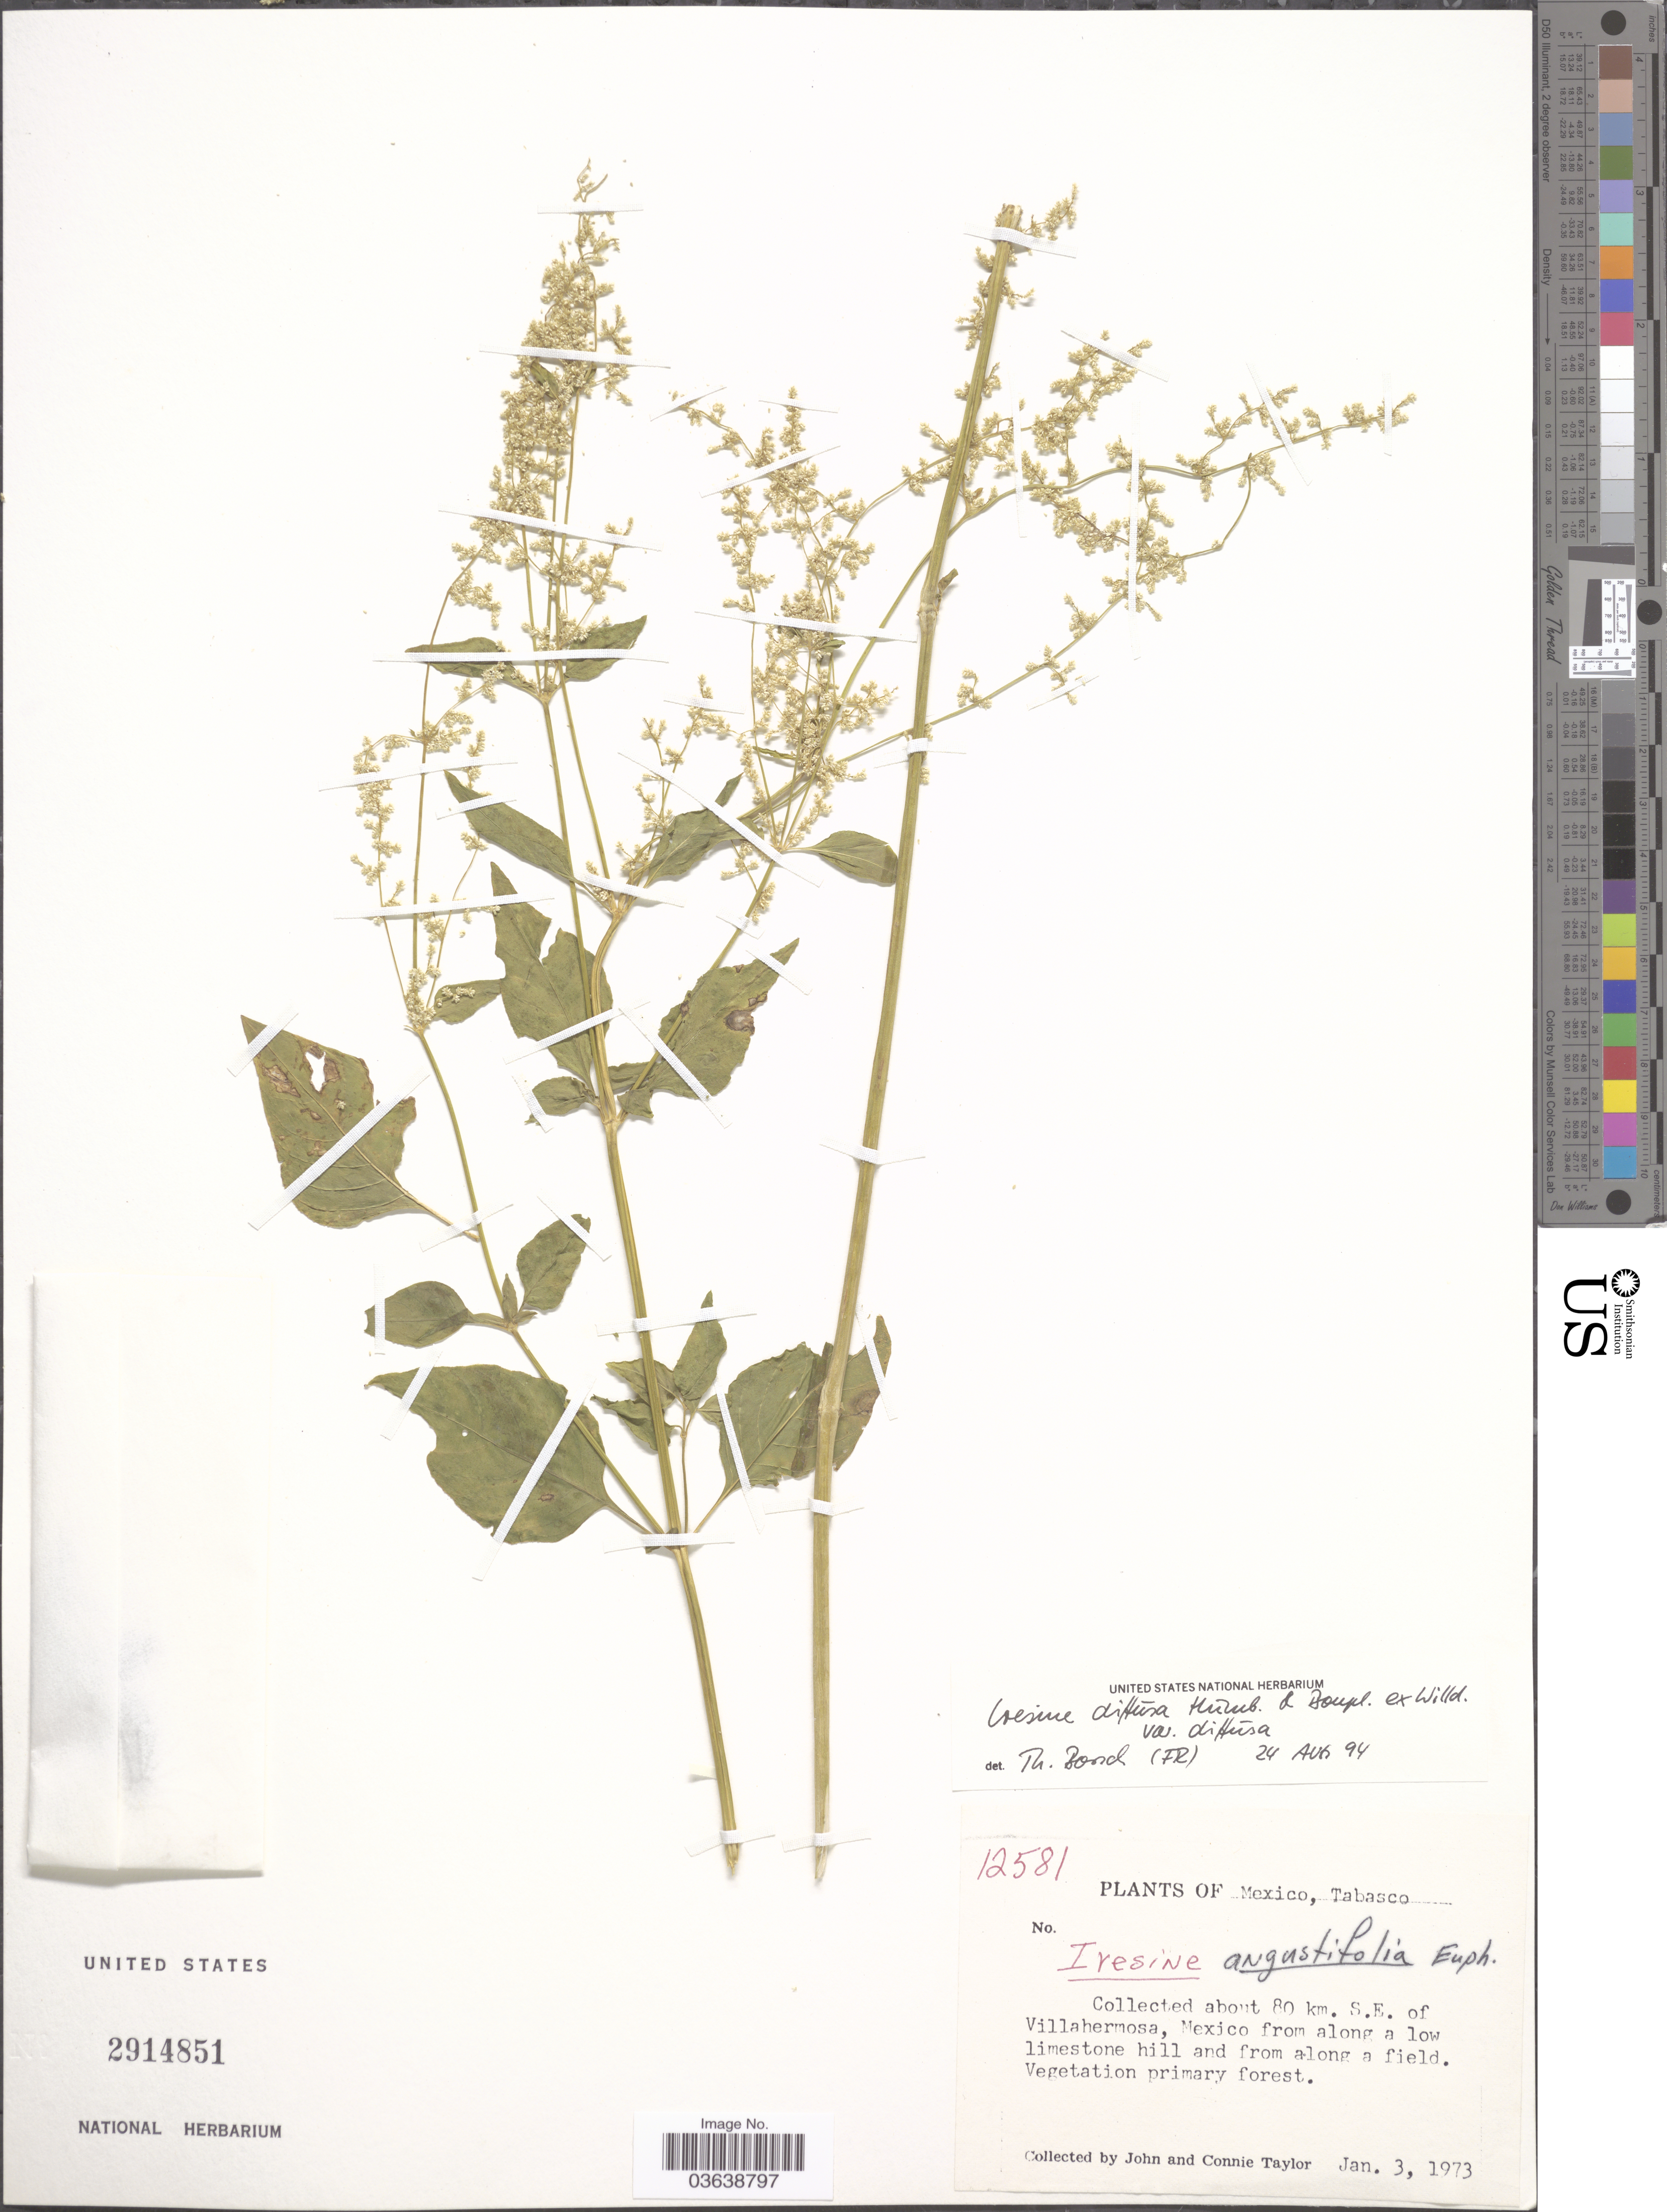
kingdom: Plantae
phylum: Tracheophyta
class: Magnoliopsida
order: Caryophyllales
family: Amaranthaceae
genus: Iresine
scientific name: Iresine celosia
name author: L.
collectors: J. Taylor & C. Taylor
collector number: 12581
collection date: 1973-01-03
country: Mexico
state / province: Tabasco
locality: About 80 km. S.E. of Villahermosa, Mexico from along a low limestone hill and from along a field.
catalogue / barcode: US 2914851